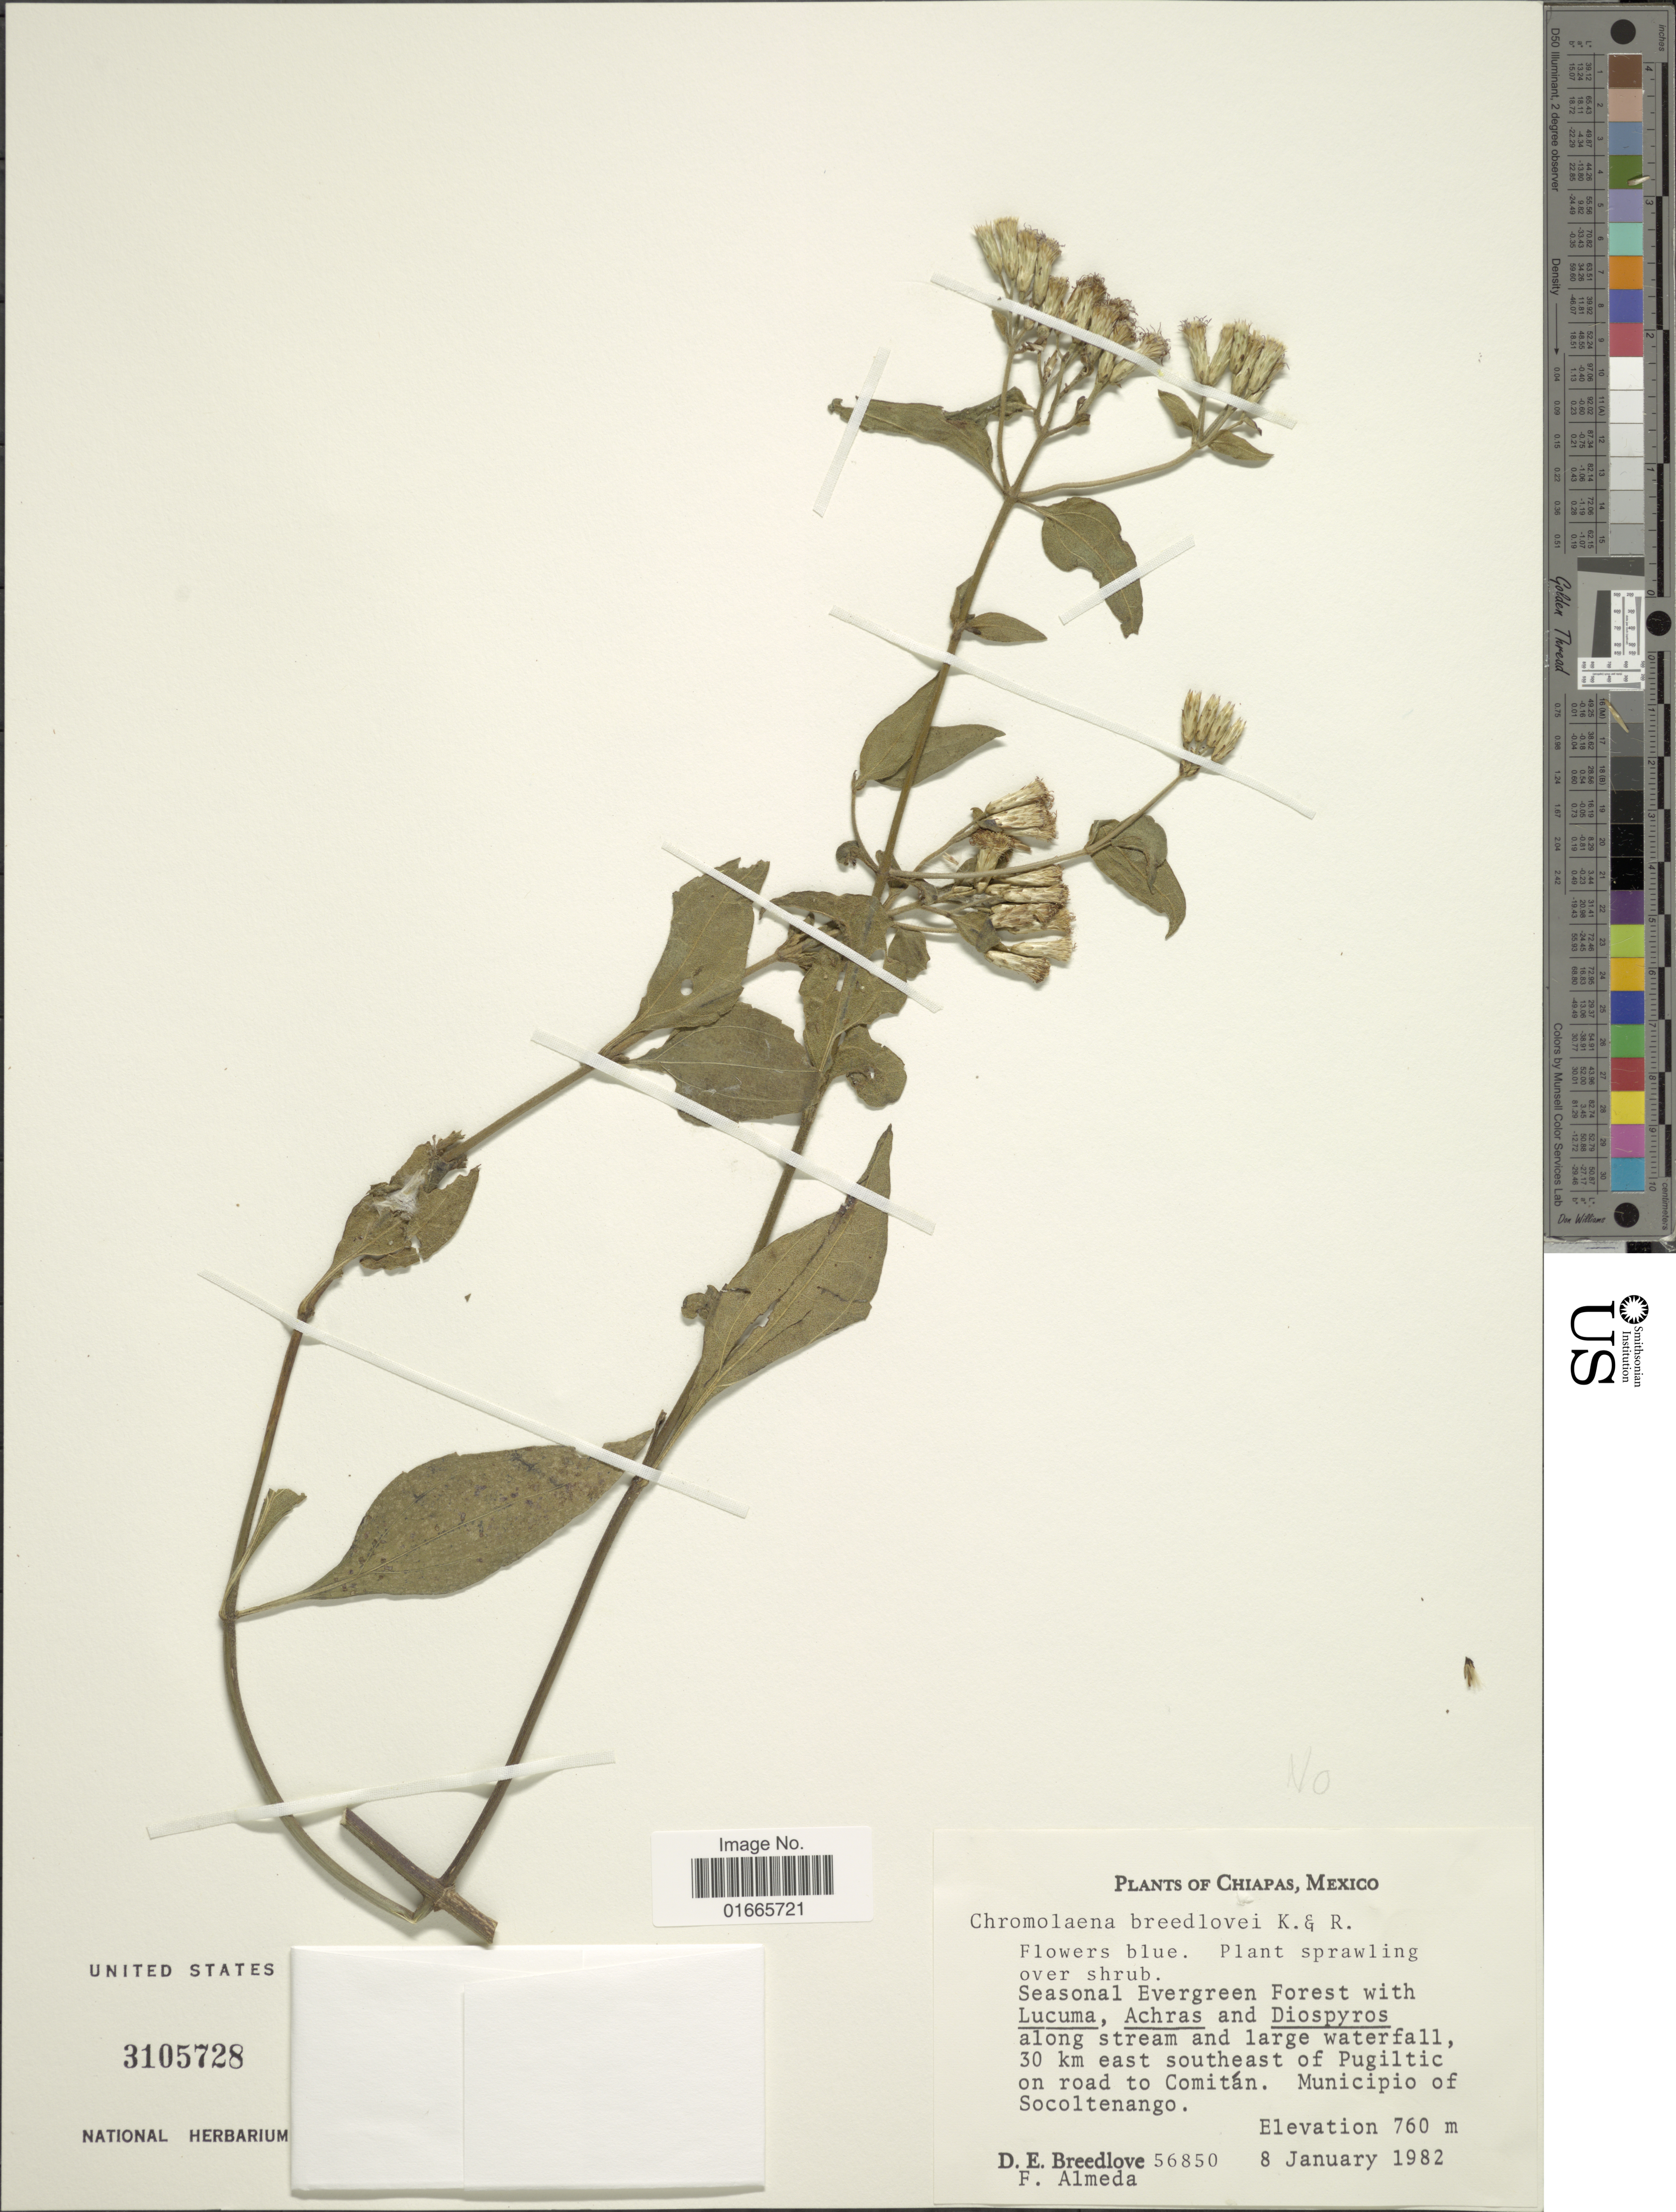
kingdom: Plantae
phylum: Tracheophyta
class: Magnoliopsida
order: Asterales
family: Asteraceae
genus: Chromolaena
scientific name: Chromolaena breedlovei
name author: R.M. King & H. Rob.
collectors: D. E. Breedlove & F. Almeda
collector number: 56850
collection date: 1982-01-08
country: Mexico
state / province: Chiapas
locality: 30 km east southeast of Pugiltic on road to Comitán. Municipio of Socoltenago.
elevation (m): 760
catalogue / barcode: US 3105728